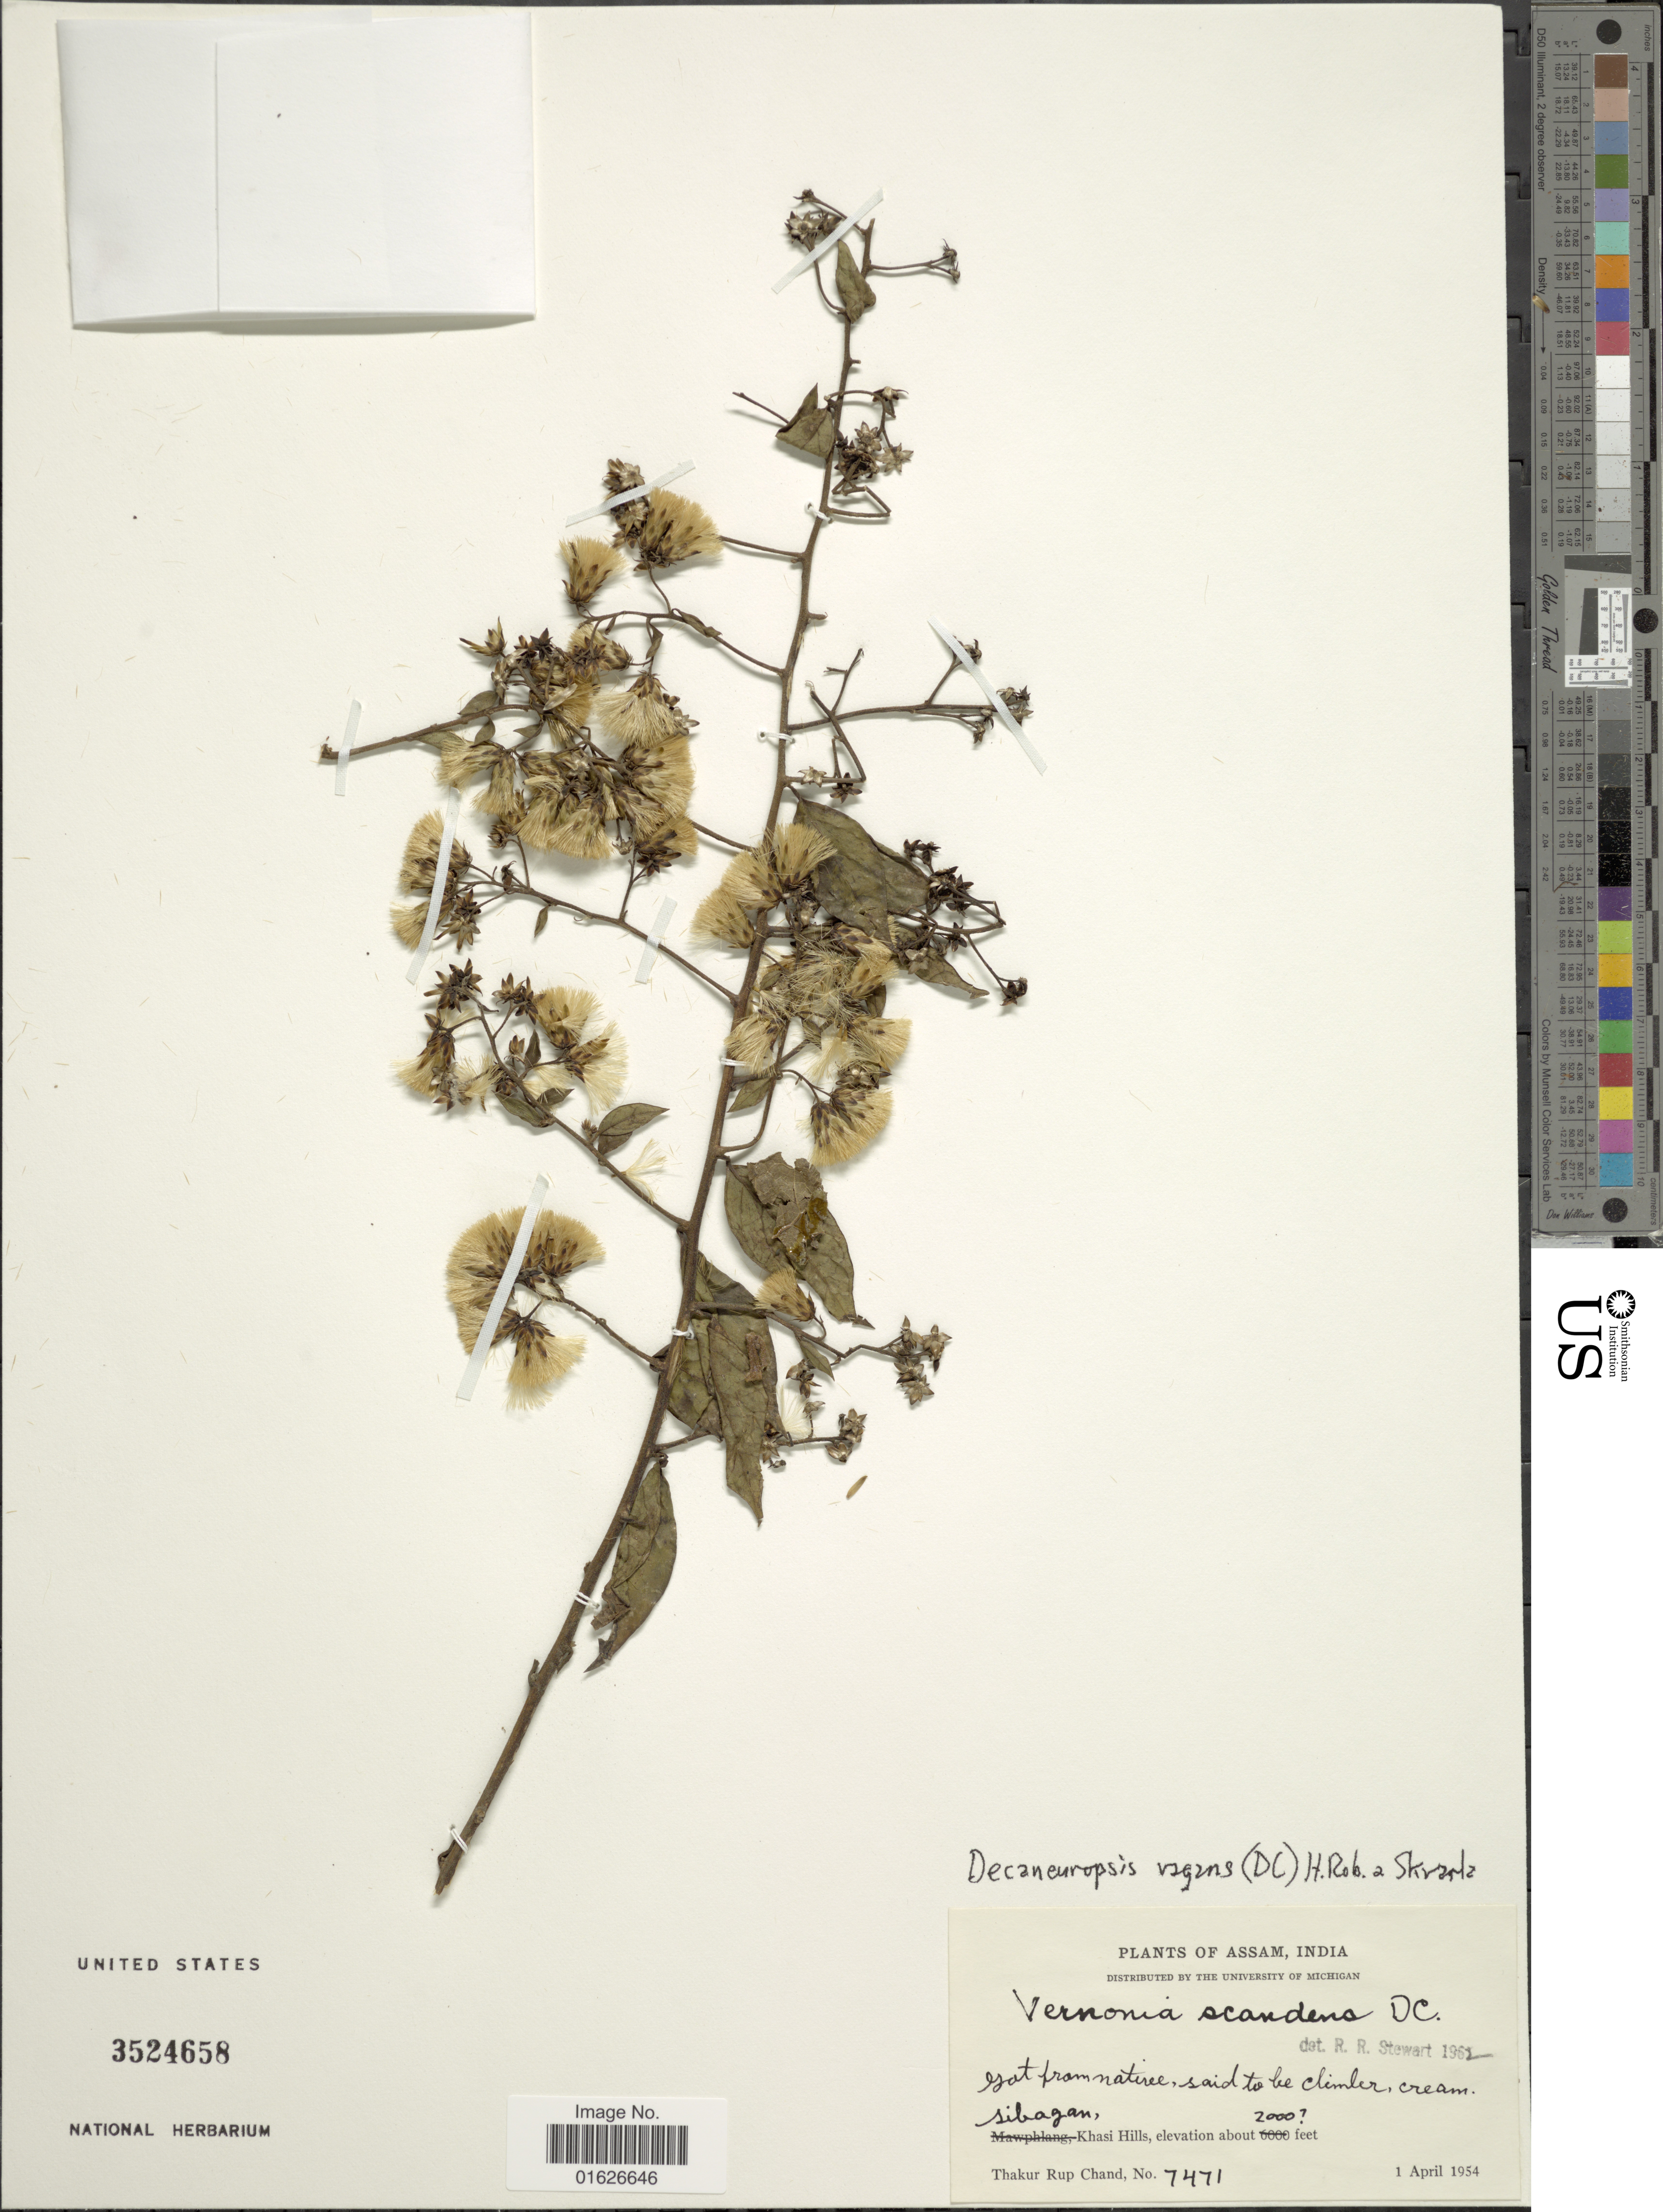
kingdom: Plantae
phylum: Tracheophyta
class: Magnoliopsida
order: Asterales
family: Asteraceae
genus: Decaneuropsis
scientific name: Decaneuropsis vagans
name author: (DC.) H. Rob. & Skvarla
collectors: T. R. Chand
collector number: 7471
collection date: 1954-04-01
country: India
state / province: Meghalaya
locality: Sibagan, Khasi Hills.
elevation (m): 610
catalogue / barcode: US 3524658